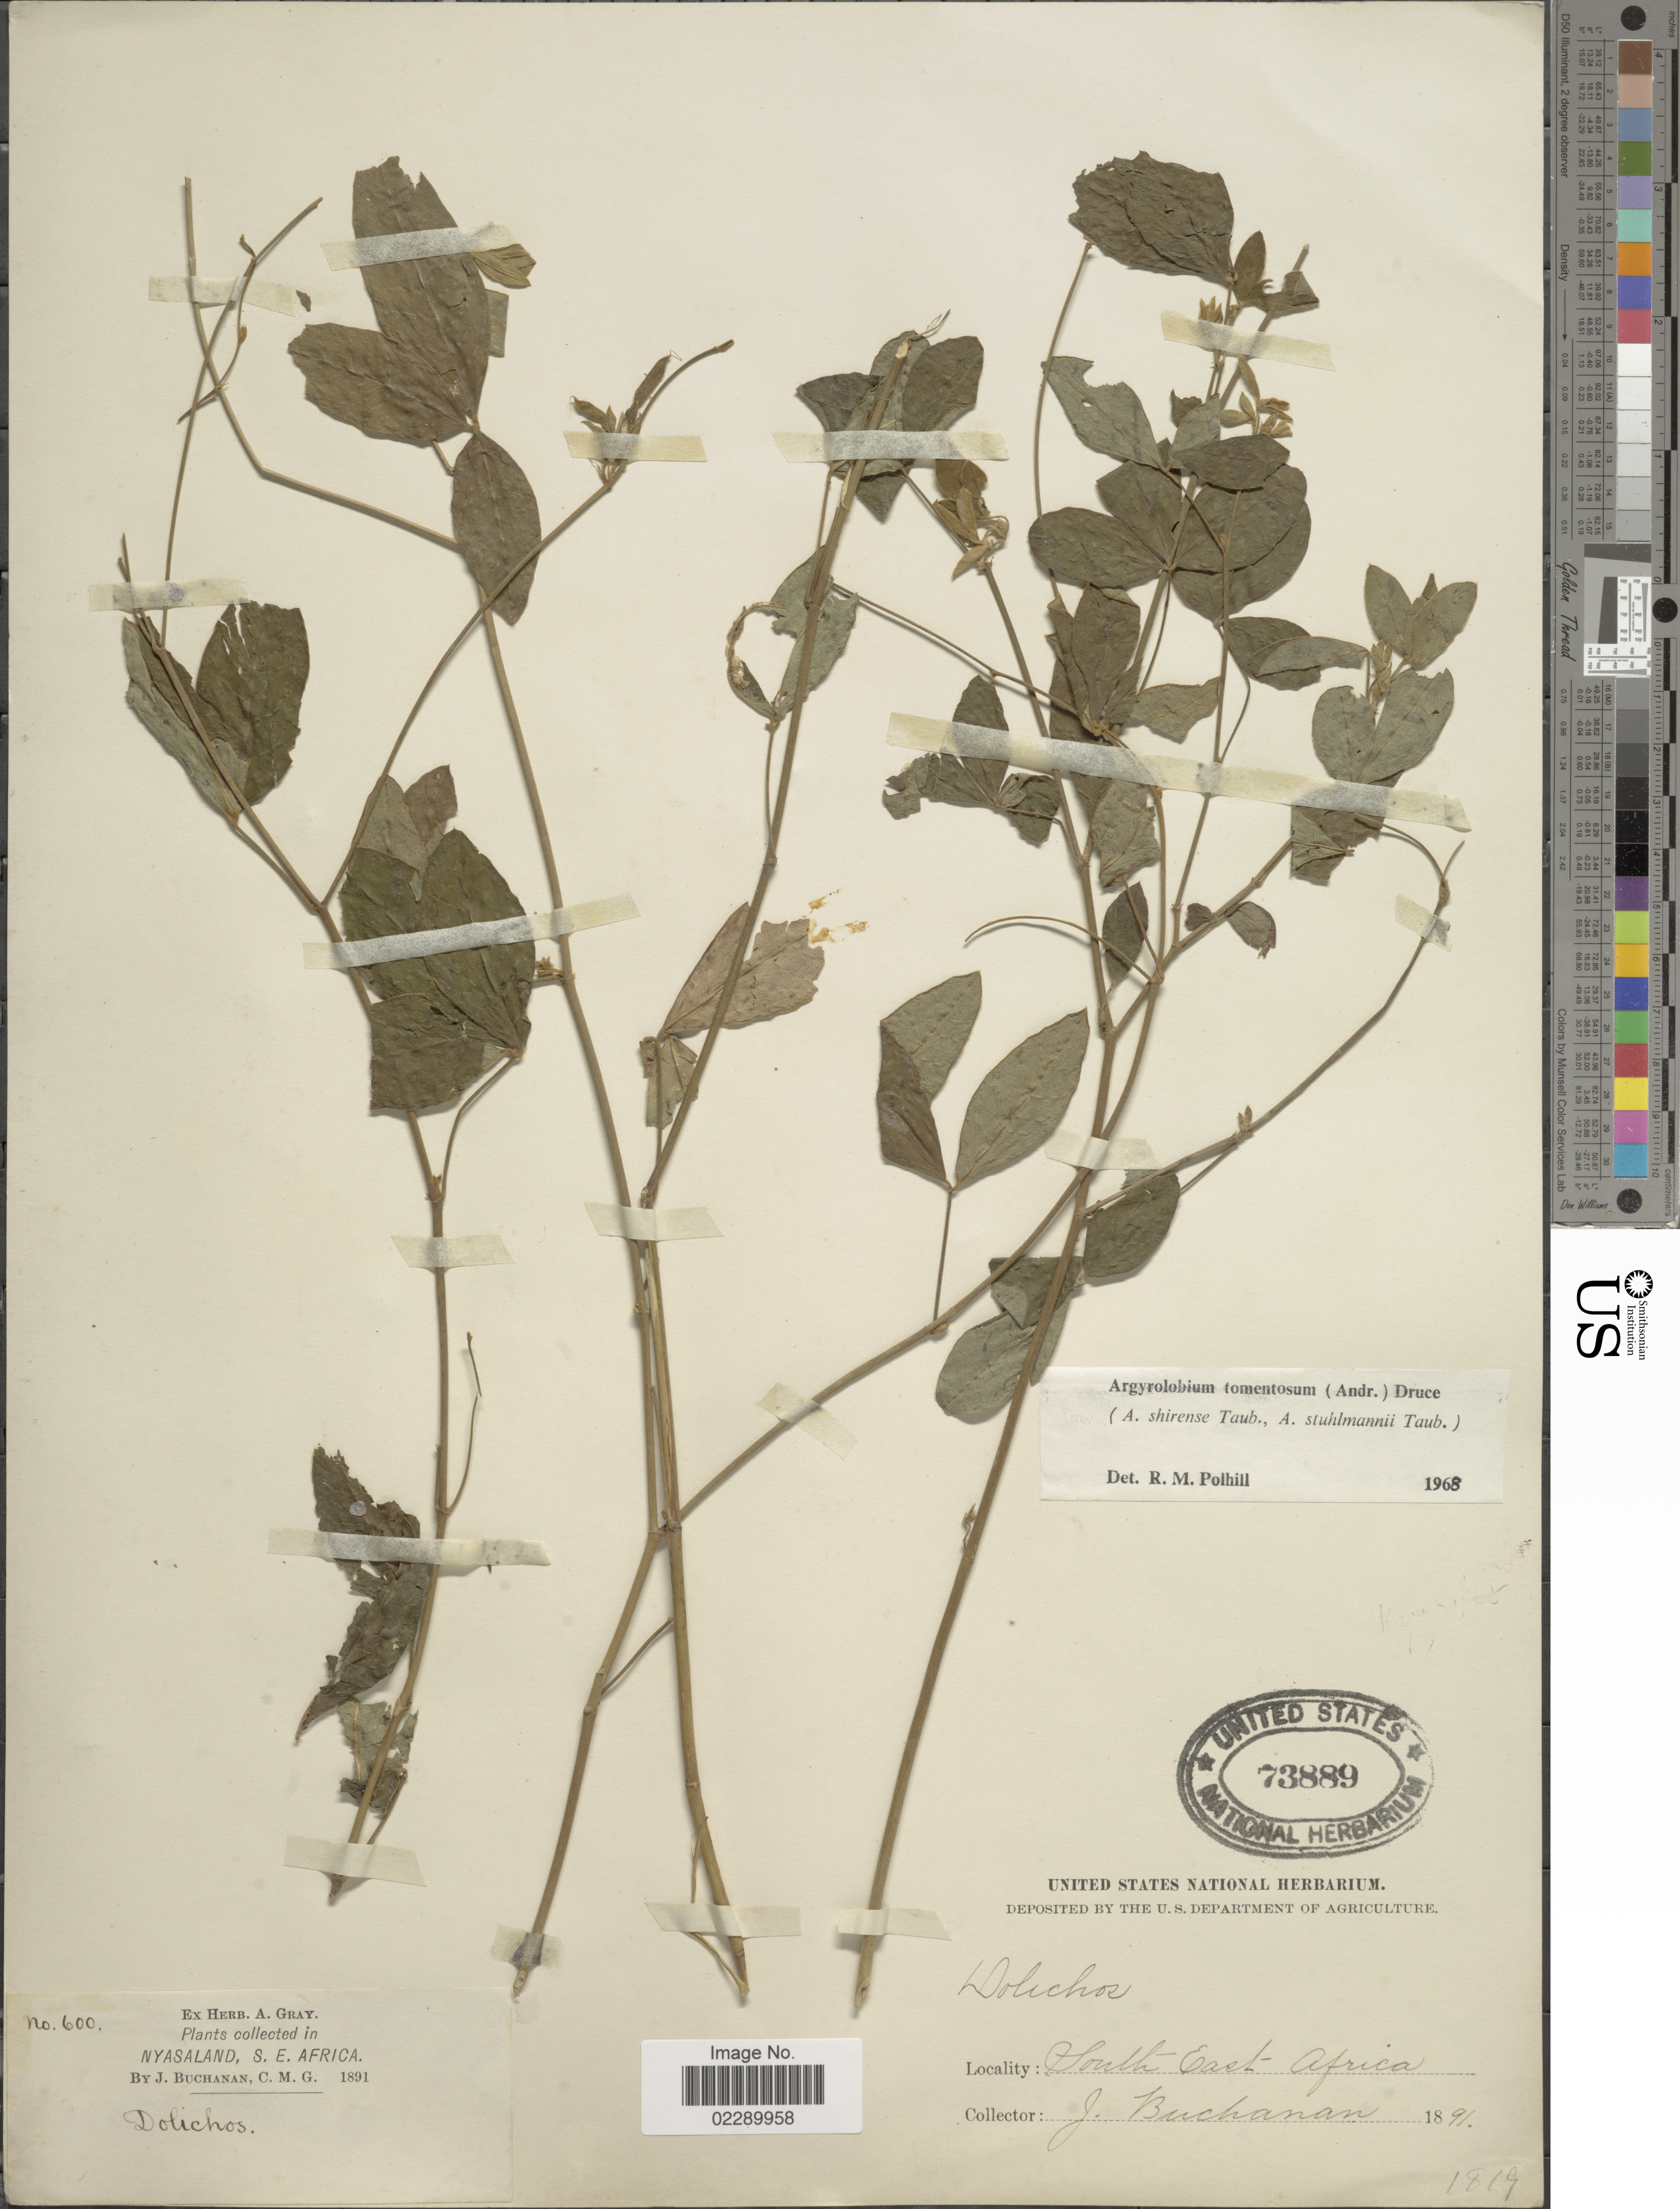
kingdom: Plantae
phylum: Tracheophyta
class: Magnoliopsida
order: Fabales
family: Fabaceae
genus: Argyrolobium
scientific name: Argyrolobium tomentosum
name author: (Andrews) Druce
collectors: J. Buchanan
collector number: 600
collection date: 1891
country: Malawi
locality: Nyasaland, S.E. Africa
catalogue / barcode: US 73889